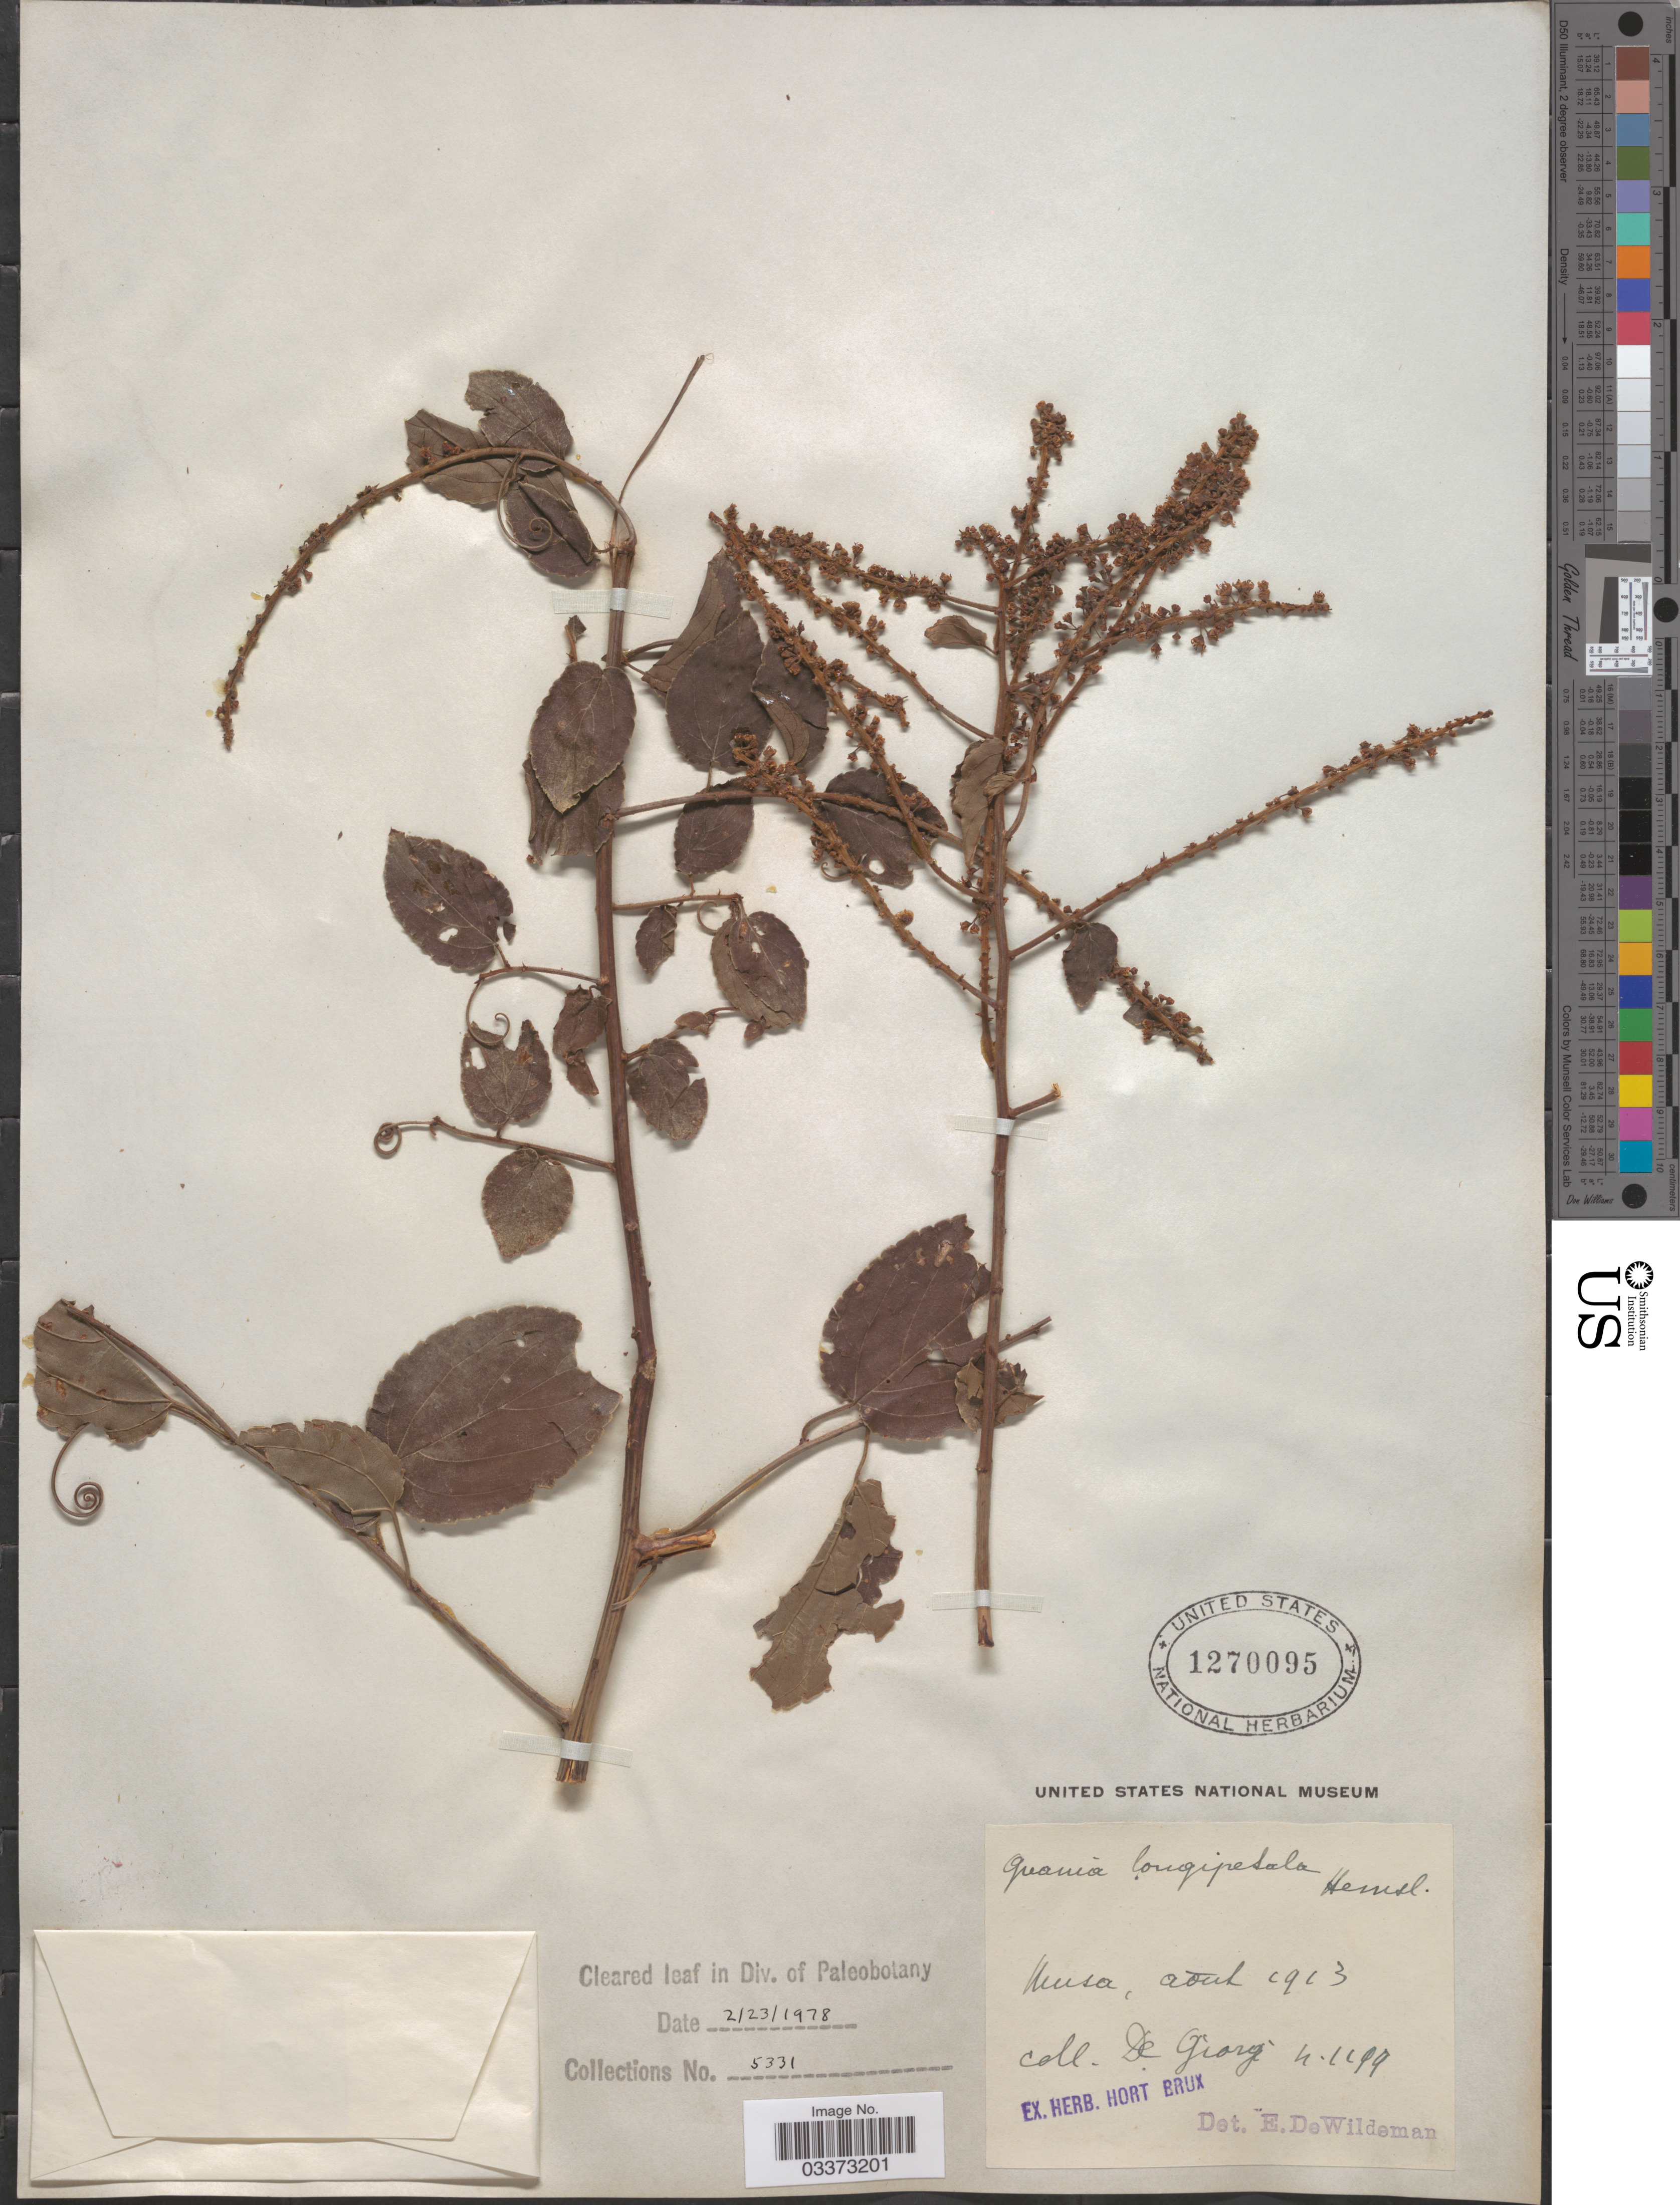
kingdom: Plantae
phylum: Tracheophyta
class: Magnoliopsida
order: Rosales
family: Rhamnaceae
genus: Gouania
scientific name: Gouania longipetala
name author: Hemsl.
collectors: D. Giorgi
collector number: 41199*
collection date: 1913-08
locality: Musa. [interpreted]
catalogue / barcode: US 1270095